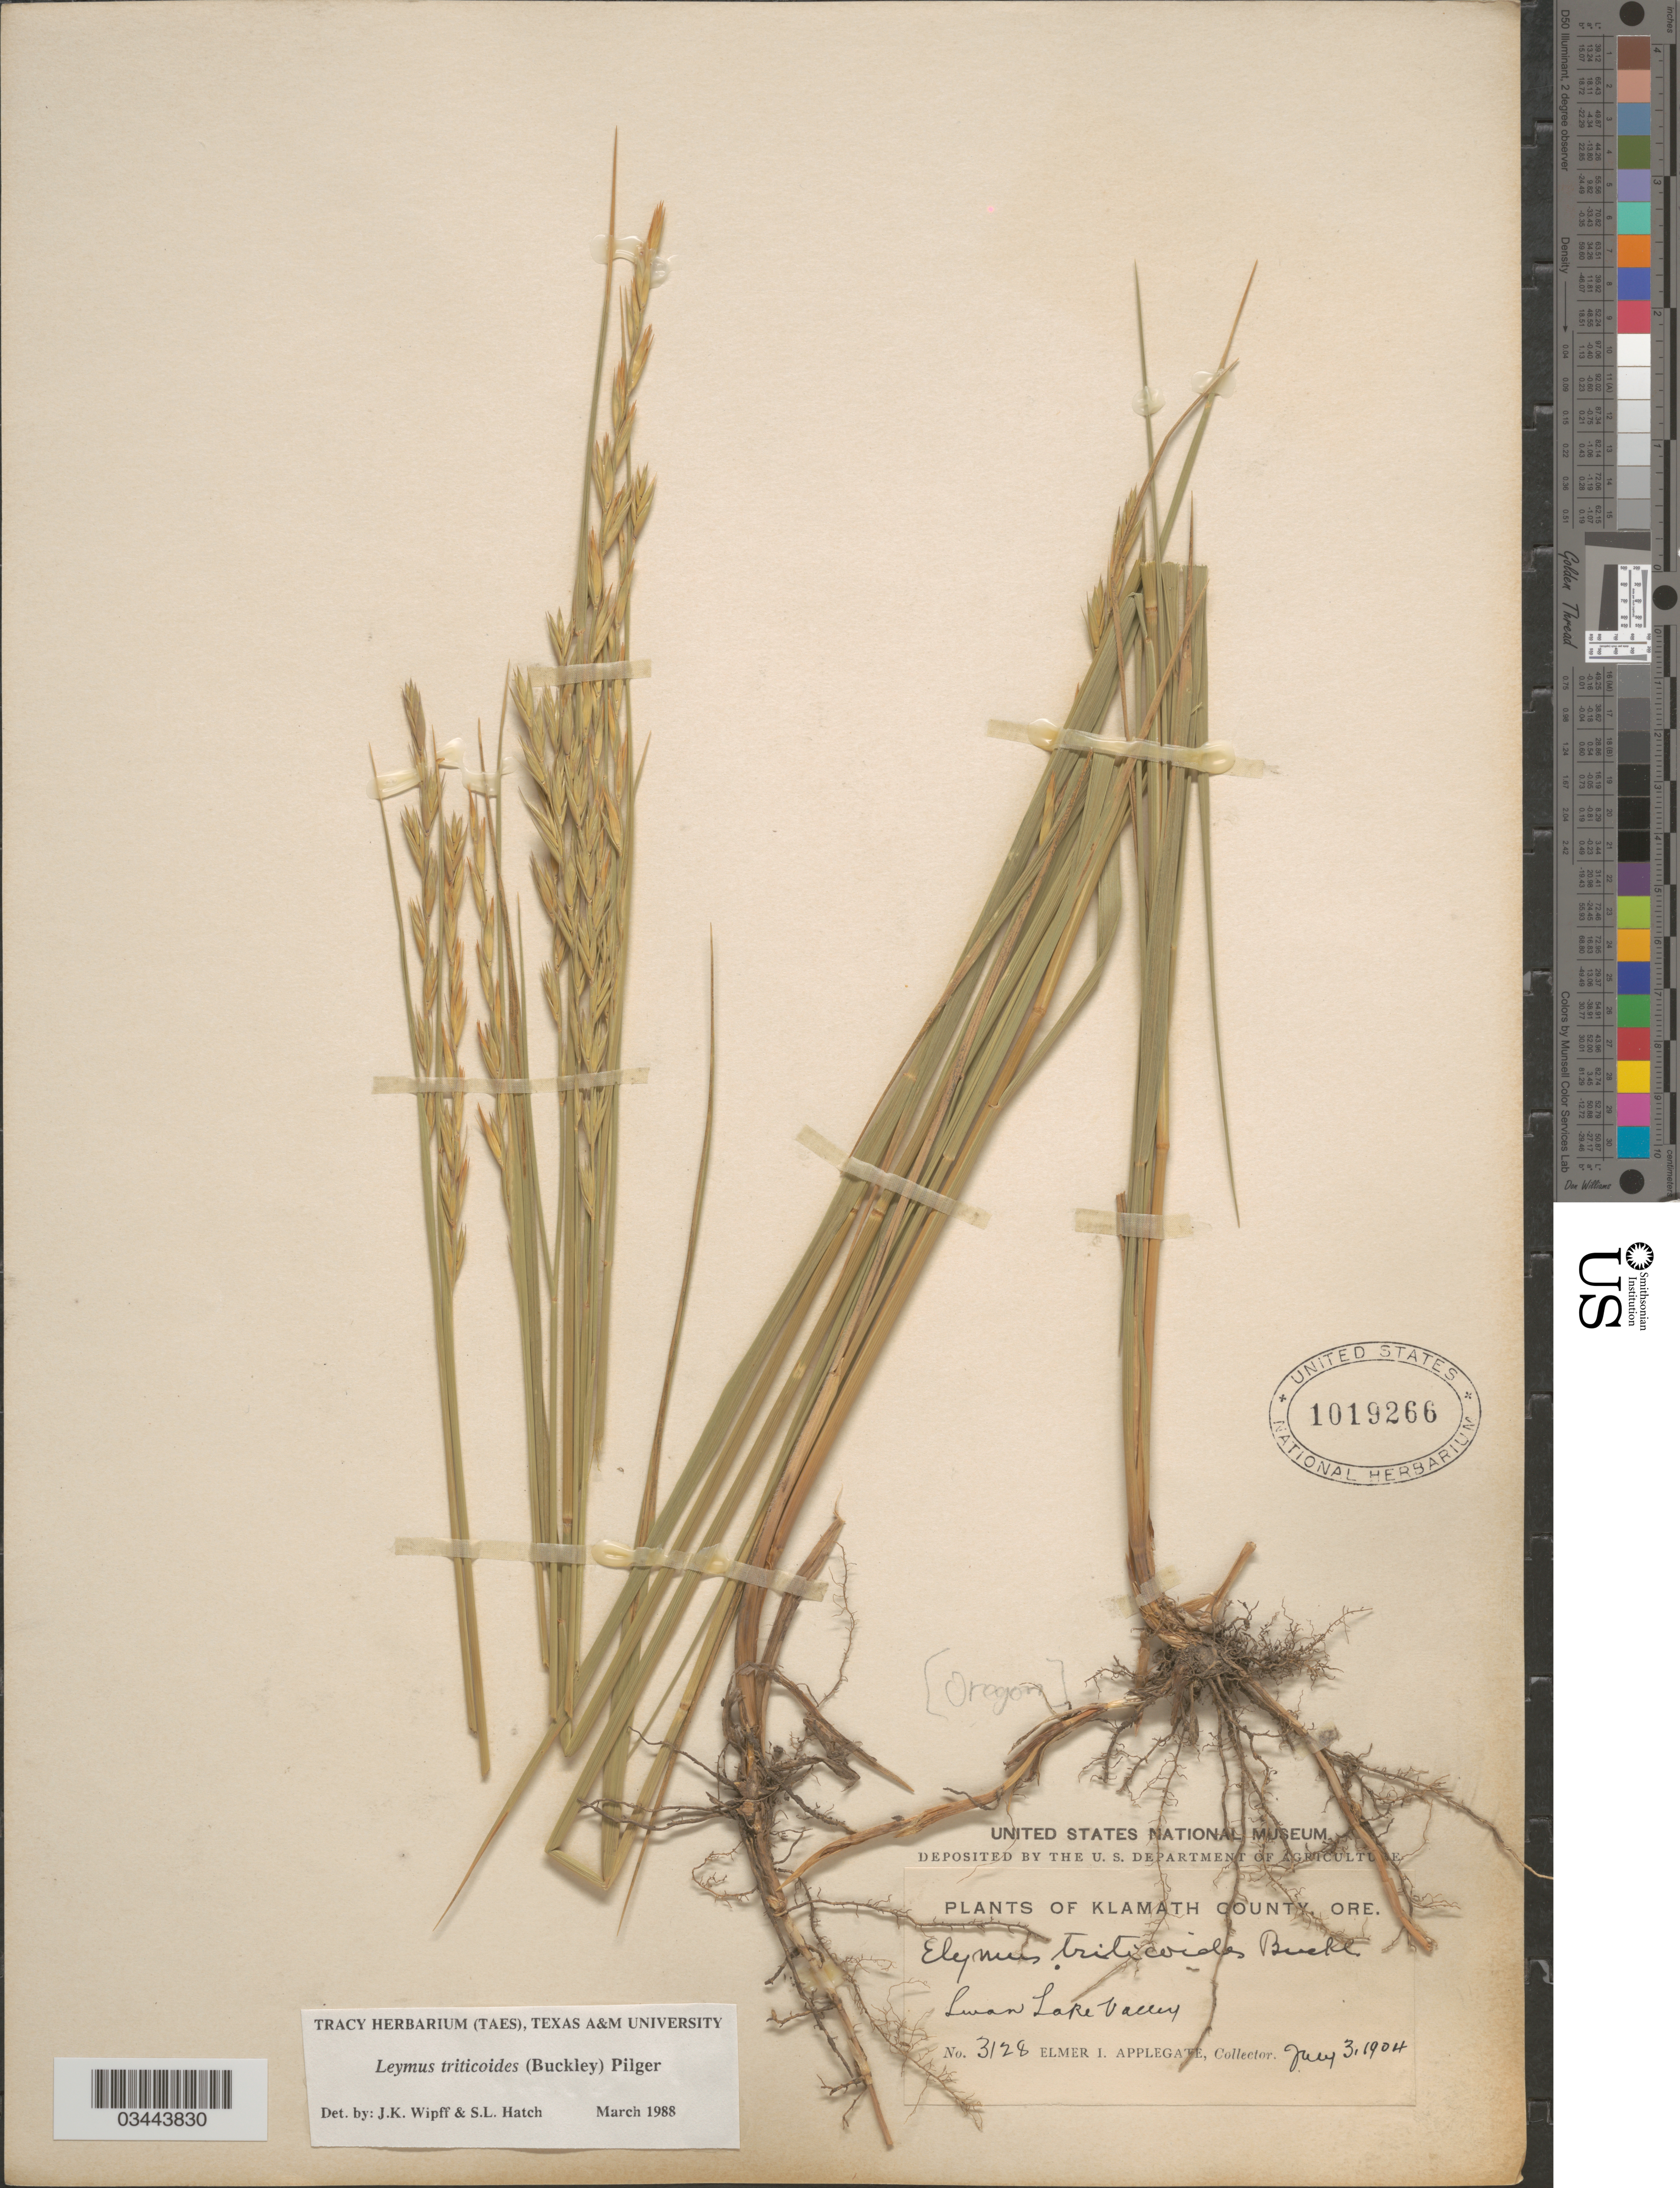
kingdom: Plantae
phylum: Tracheophyta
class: Liliopsida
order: Poales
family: Poaceae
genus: Leymus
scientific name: Leymus triticoides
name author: (Buckley) Pilg.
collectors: E. I. Applegate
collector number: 3128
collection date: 1904-07-03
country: United States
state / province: Oregon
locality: Klamath County. Swan Lake Valley.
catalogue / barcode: US 1019266